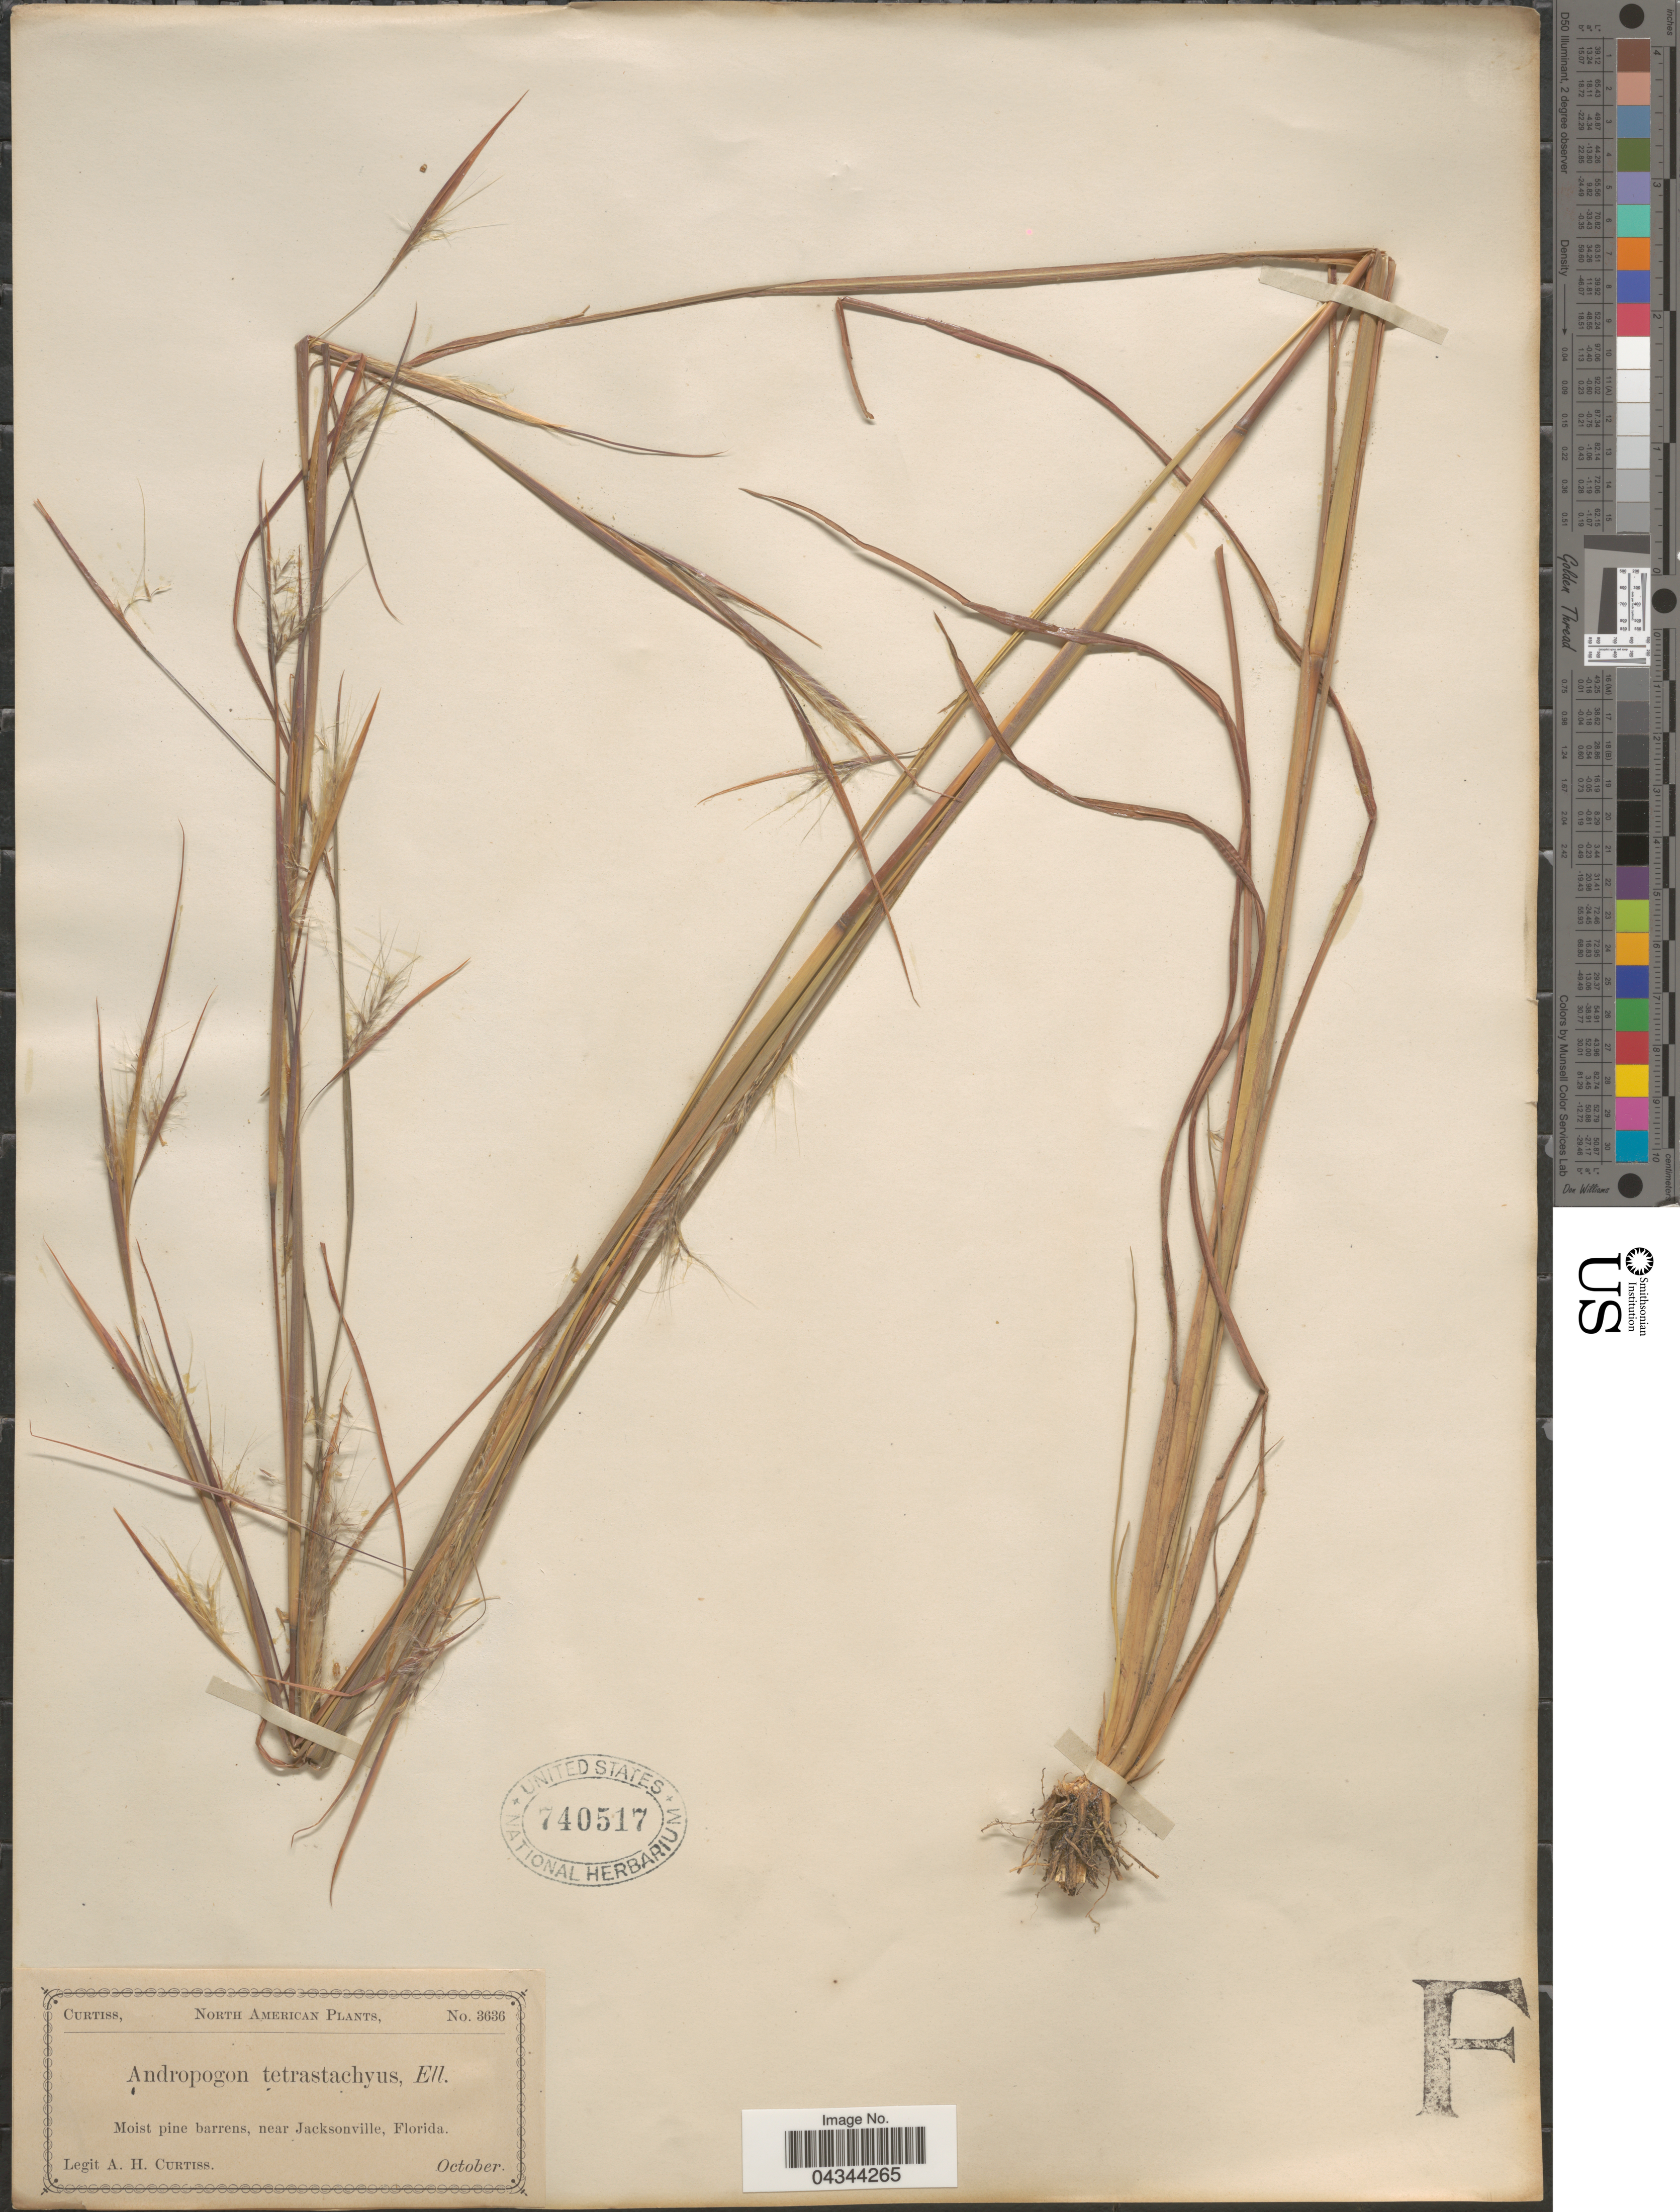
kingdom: Plantae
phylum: Tracheophyta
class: Liliopsida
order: Poales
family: Poaceae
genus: Andropogon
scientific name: Andropogon virginicus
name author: L.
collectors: A. H. Curtiss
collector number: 3636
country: United States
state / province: Florida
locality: Moist pine barrens, near Jacksonville.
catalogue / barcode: US 740517